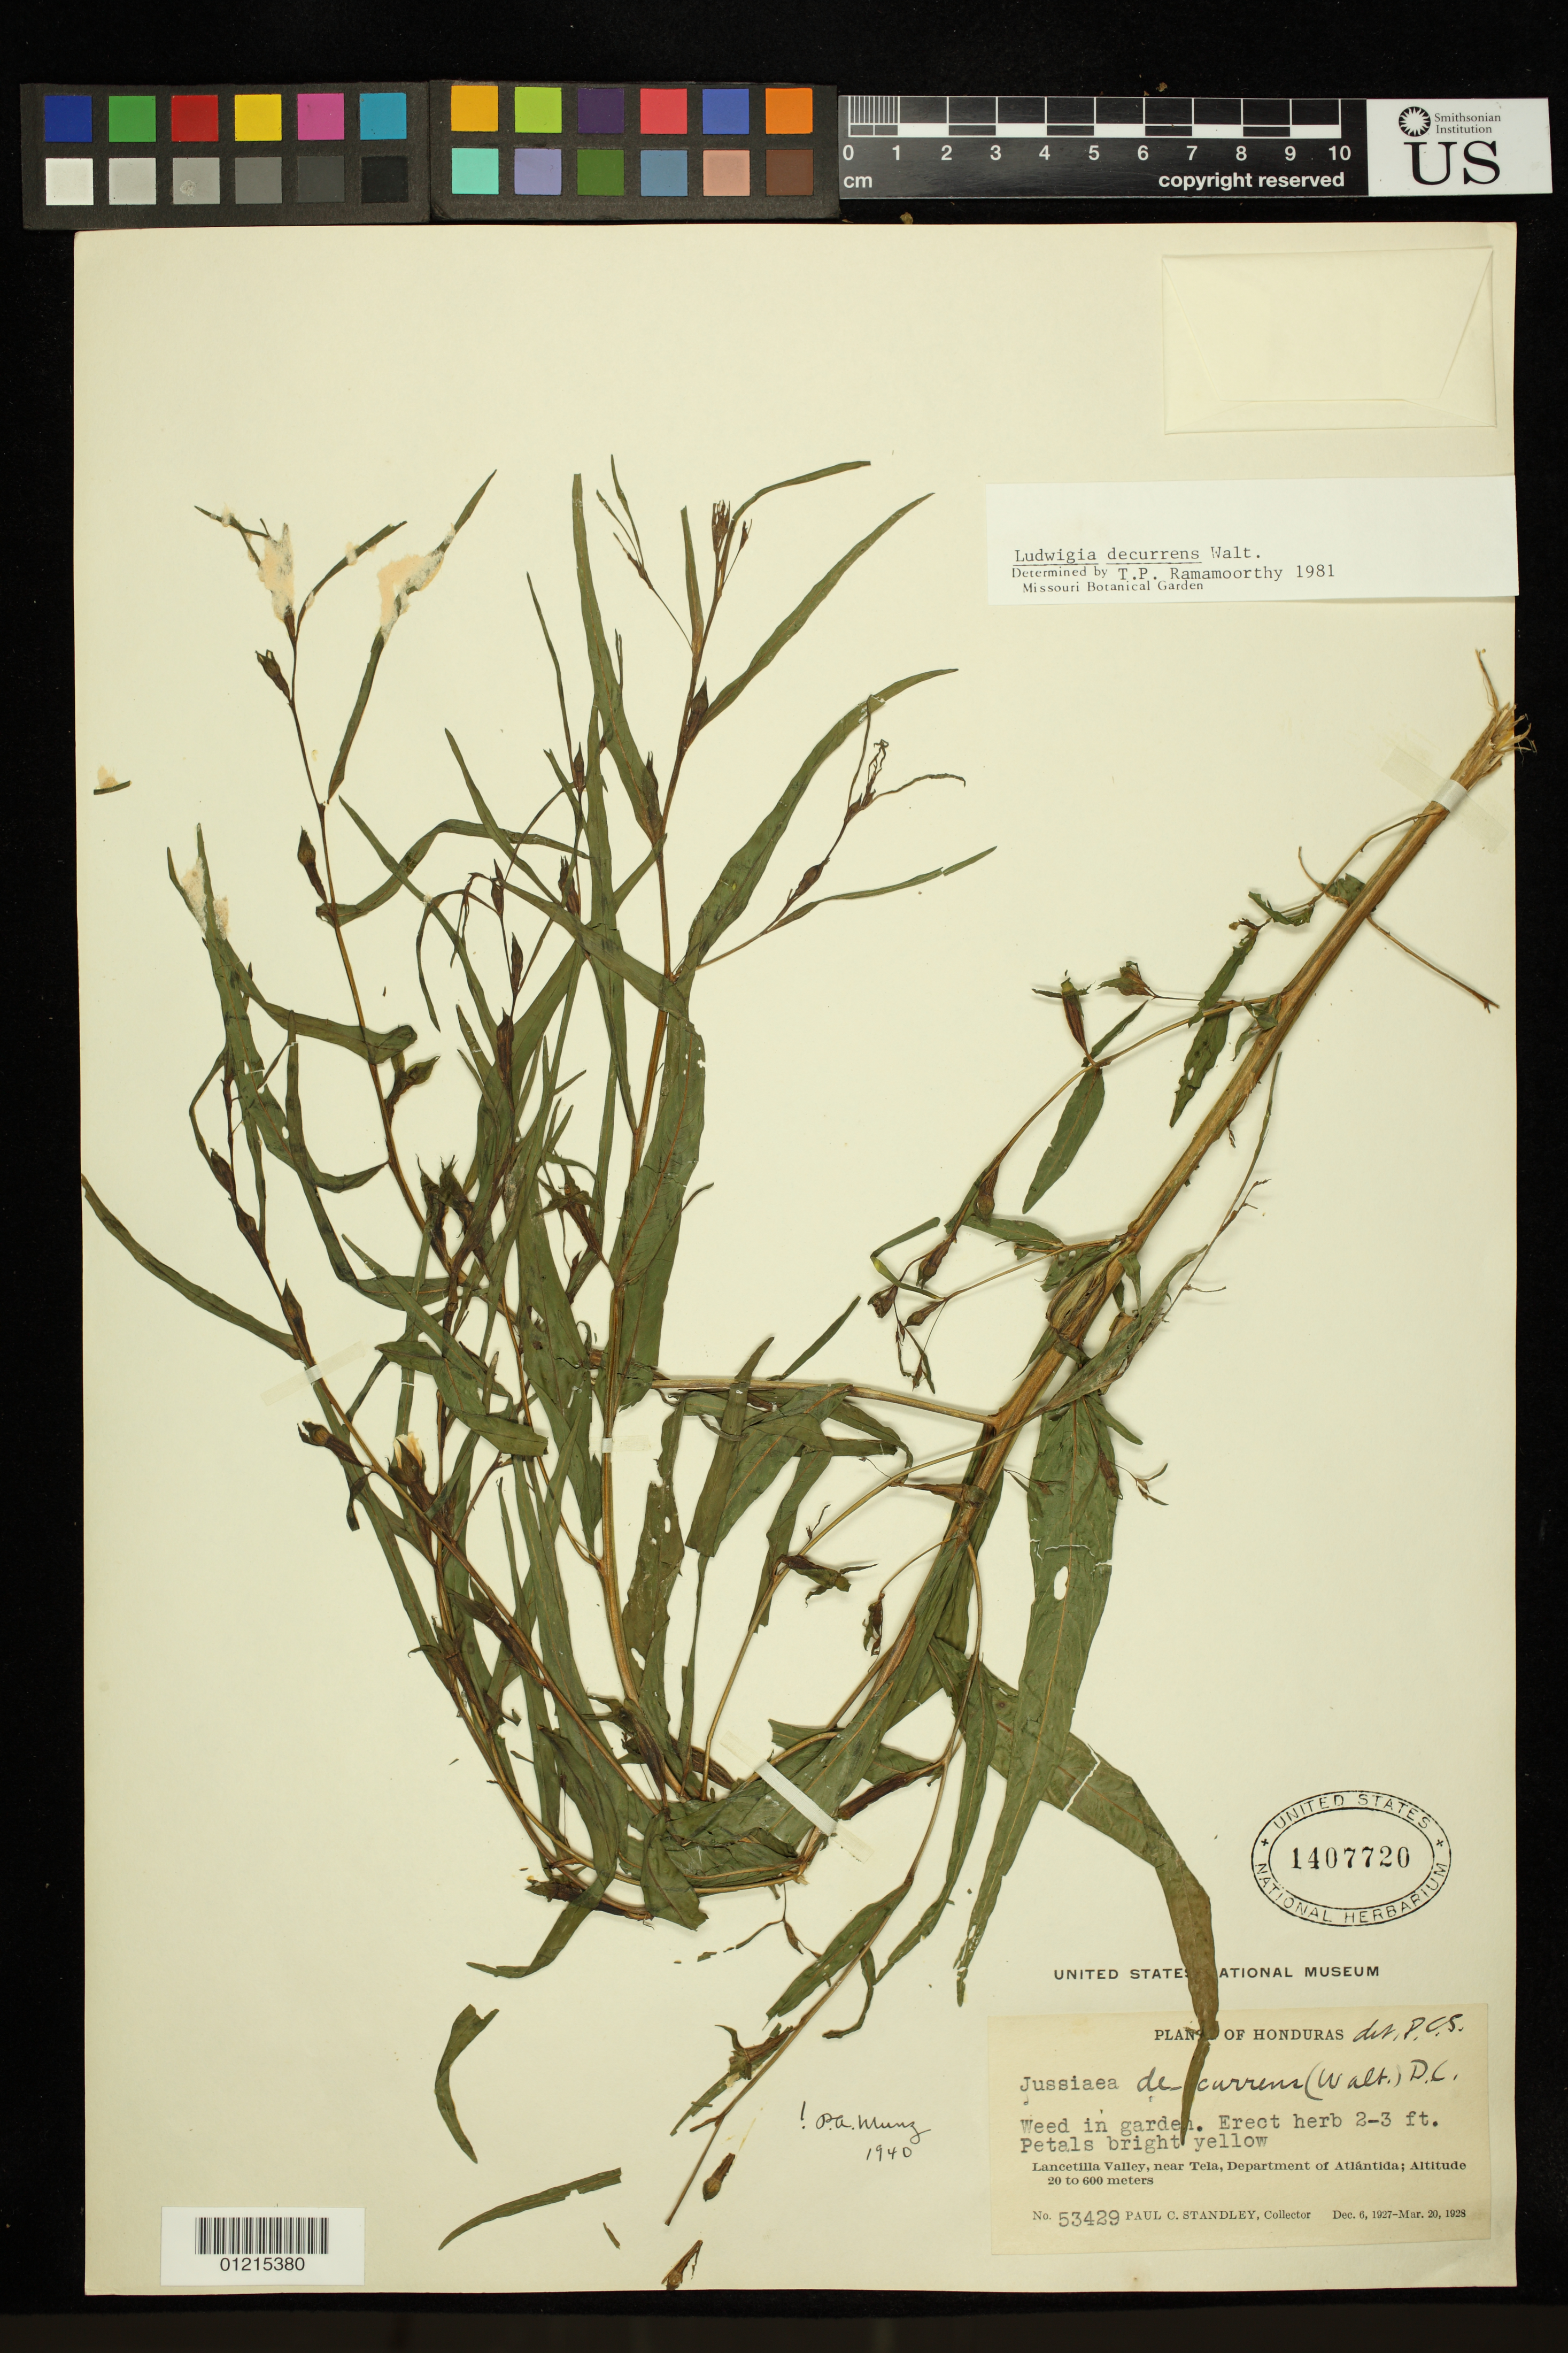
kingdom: Plantae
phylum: Tracheophyta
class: Magnoliopsida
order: Myrtales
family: Onagraceae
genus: Ludwigia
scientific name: Ludwigia decurrens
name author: Walter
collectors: P. C. Standley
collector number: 53429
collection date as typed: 06 Dec 1927 to 20 Mar 1928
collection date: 1927-12-06/1928-03-20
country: Honduras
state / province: Atlántida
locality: Lancetilla Valley, near Tela.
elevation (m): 20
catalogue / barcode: US 1407720